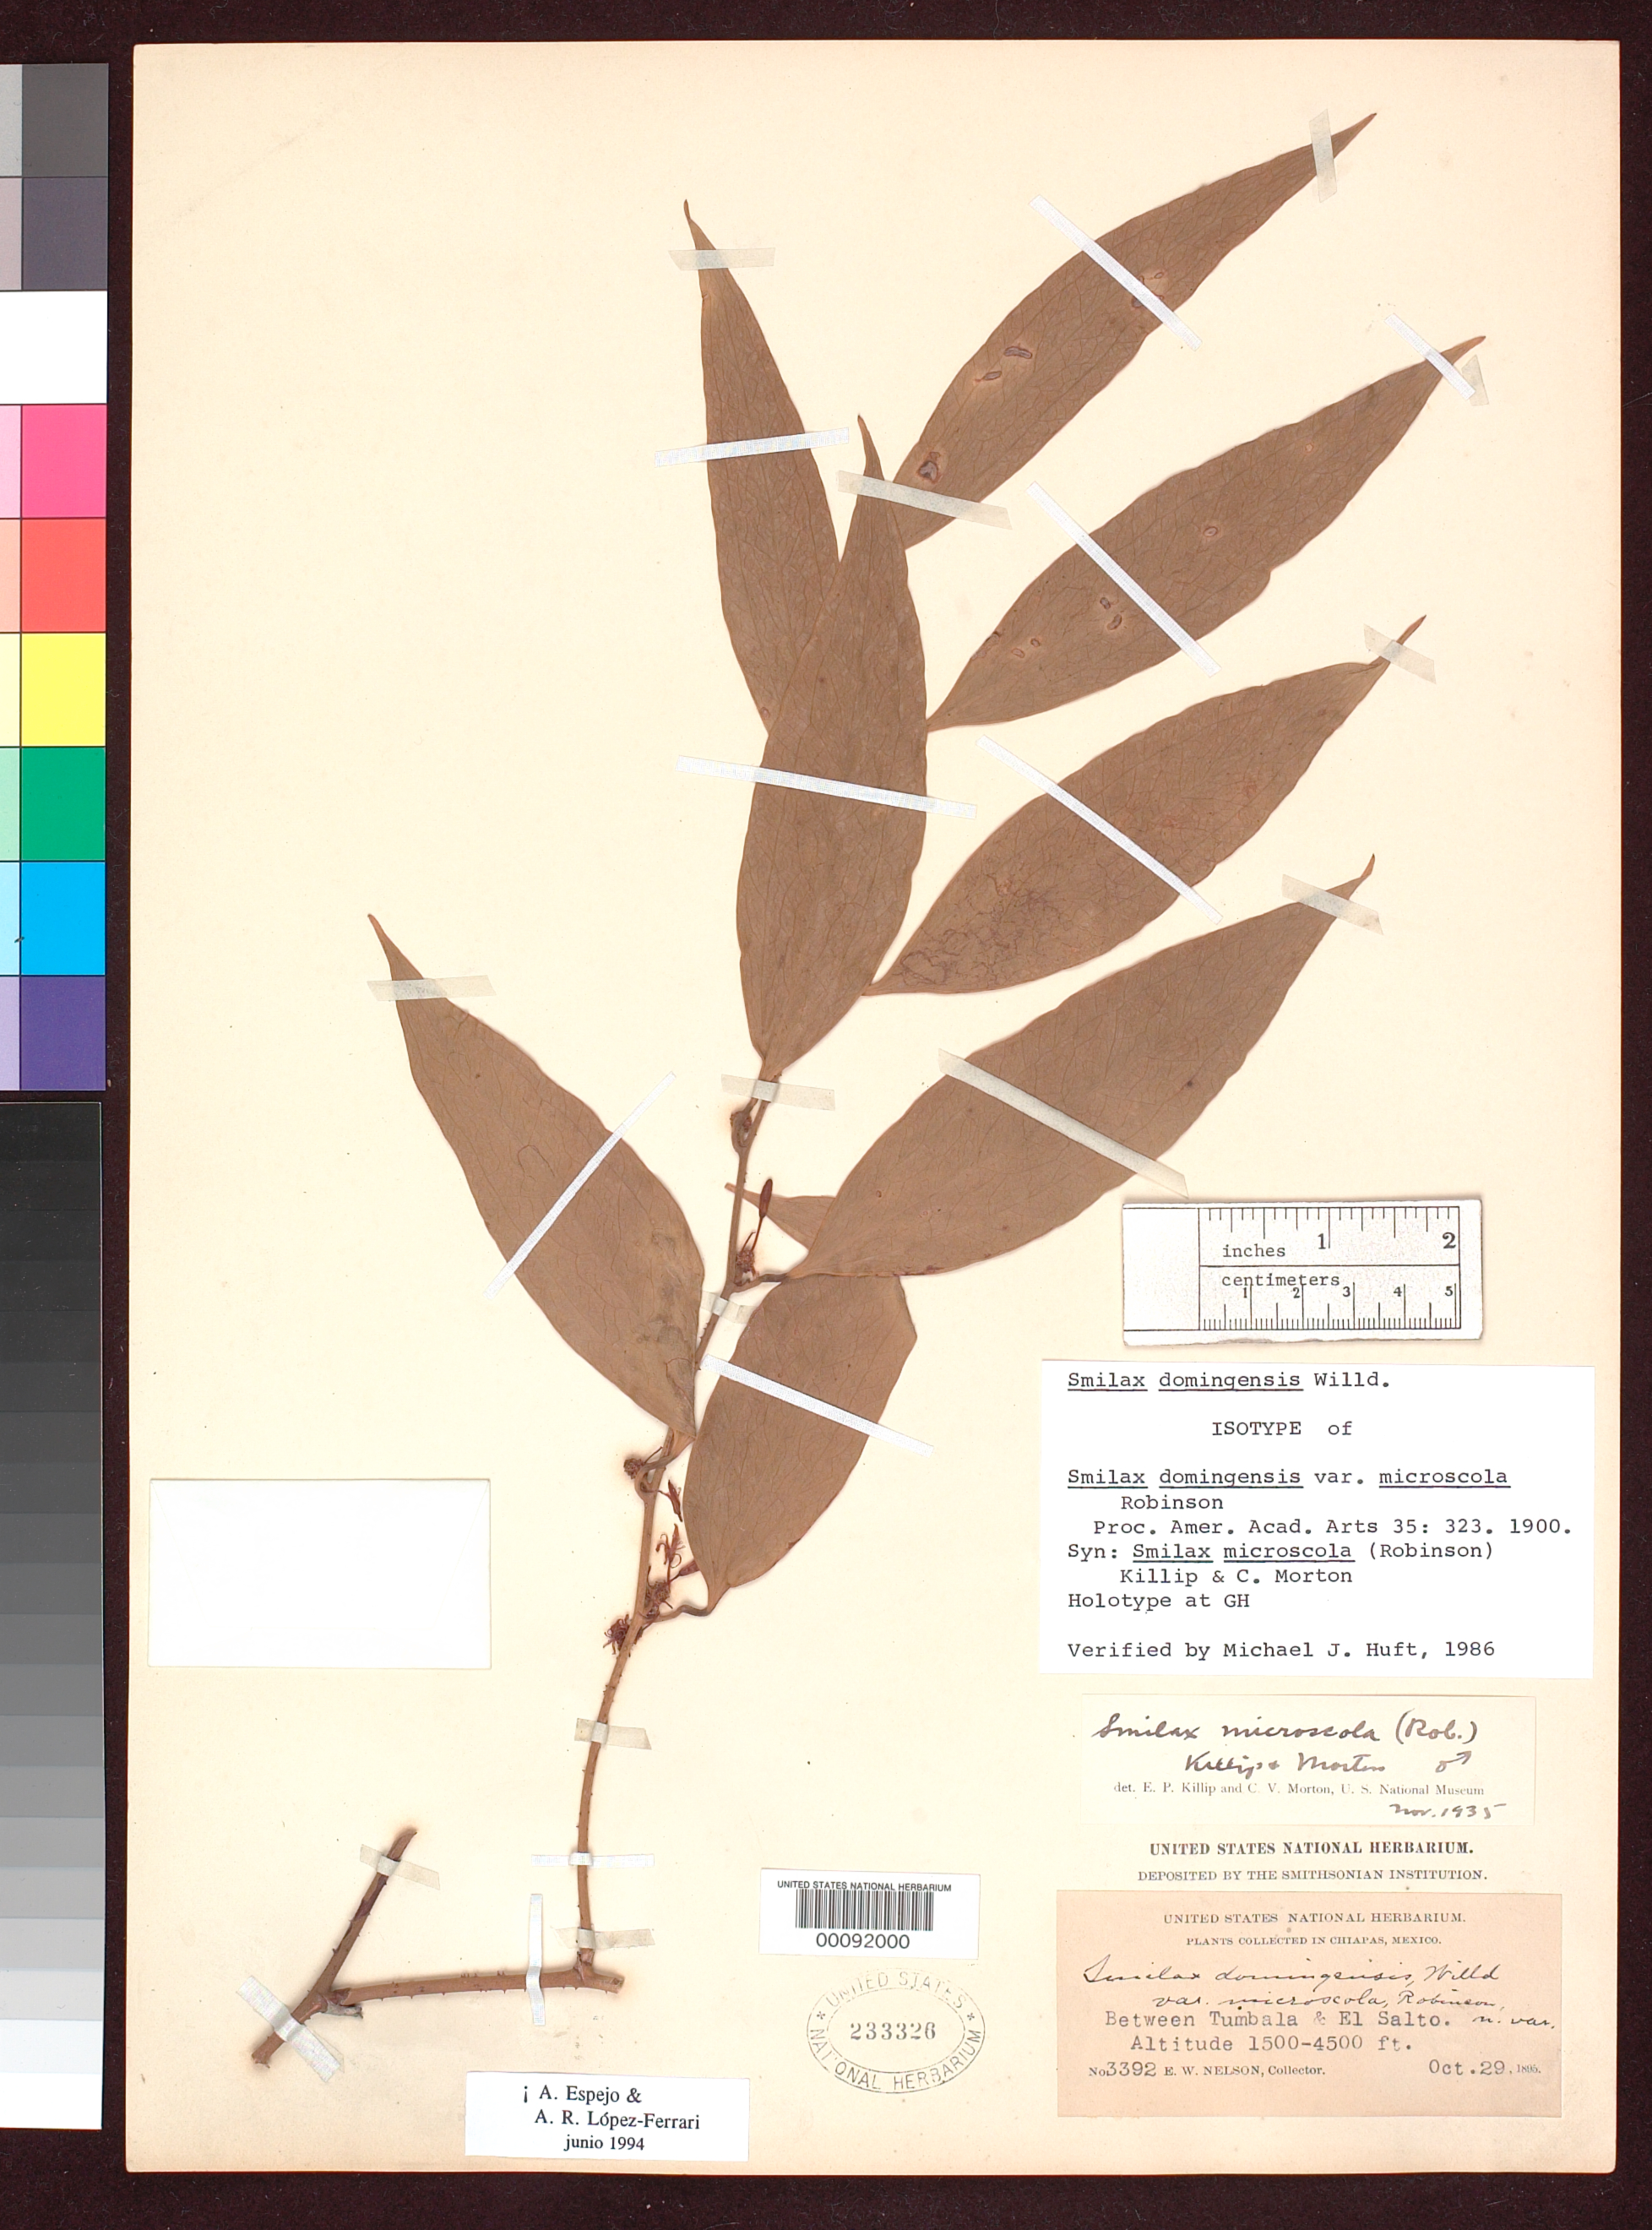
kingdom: Plantae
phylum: Tracheophyta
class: Liliopsida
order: Liliales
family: Smilacaceae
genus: Smilax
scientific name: Smilax domingensis var. microscola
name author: B.L. Rob.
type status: Isotype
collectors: E. W. Nelson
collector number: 3392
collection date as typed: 29 Oct 1895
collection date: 1895-10-29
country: Mexico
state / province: Chiapas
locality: Between Tumbala and El Salto.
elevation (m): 457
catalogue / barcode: US 233326